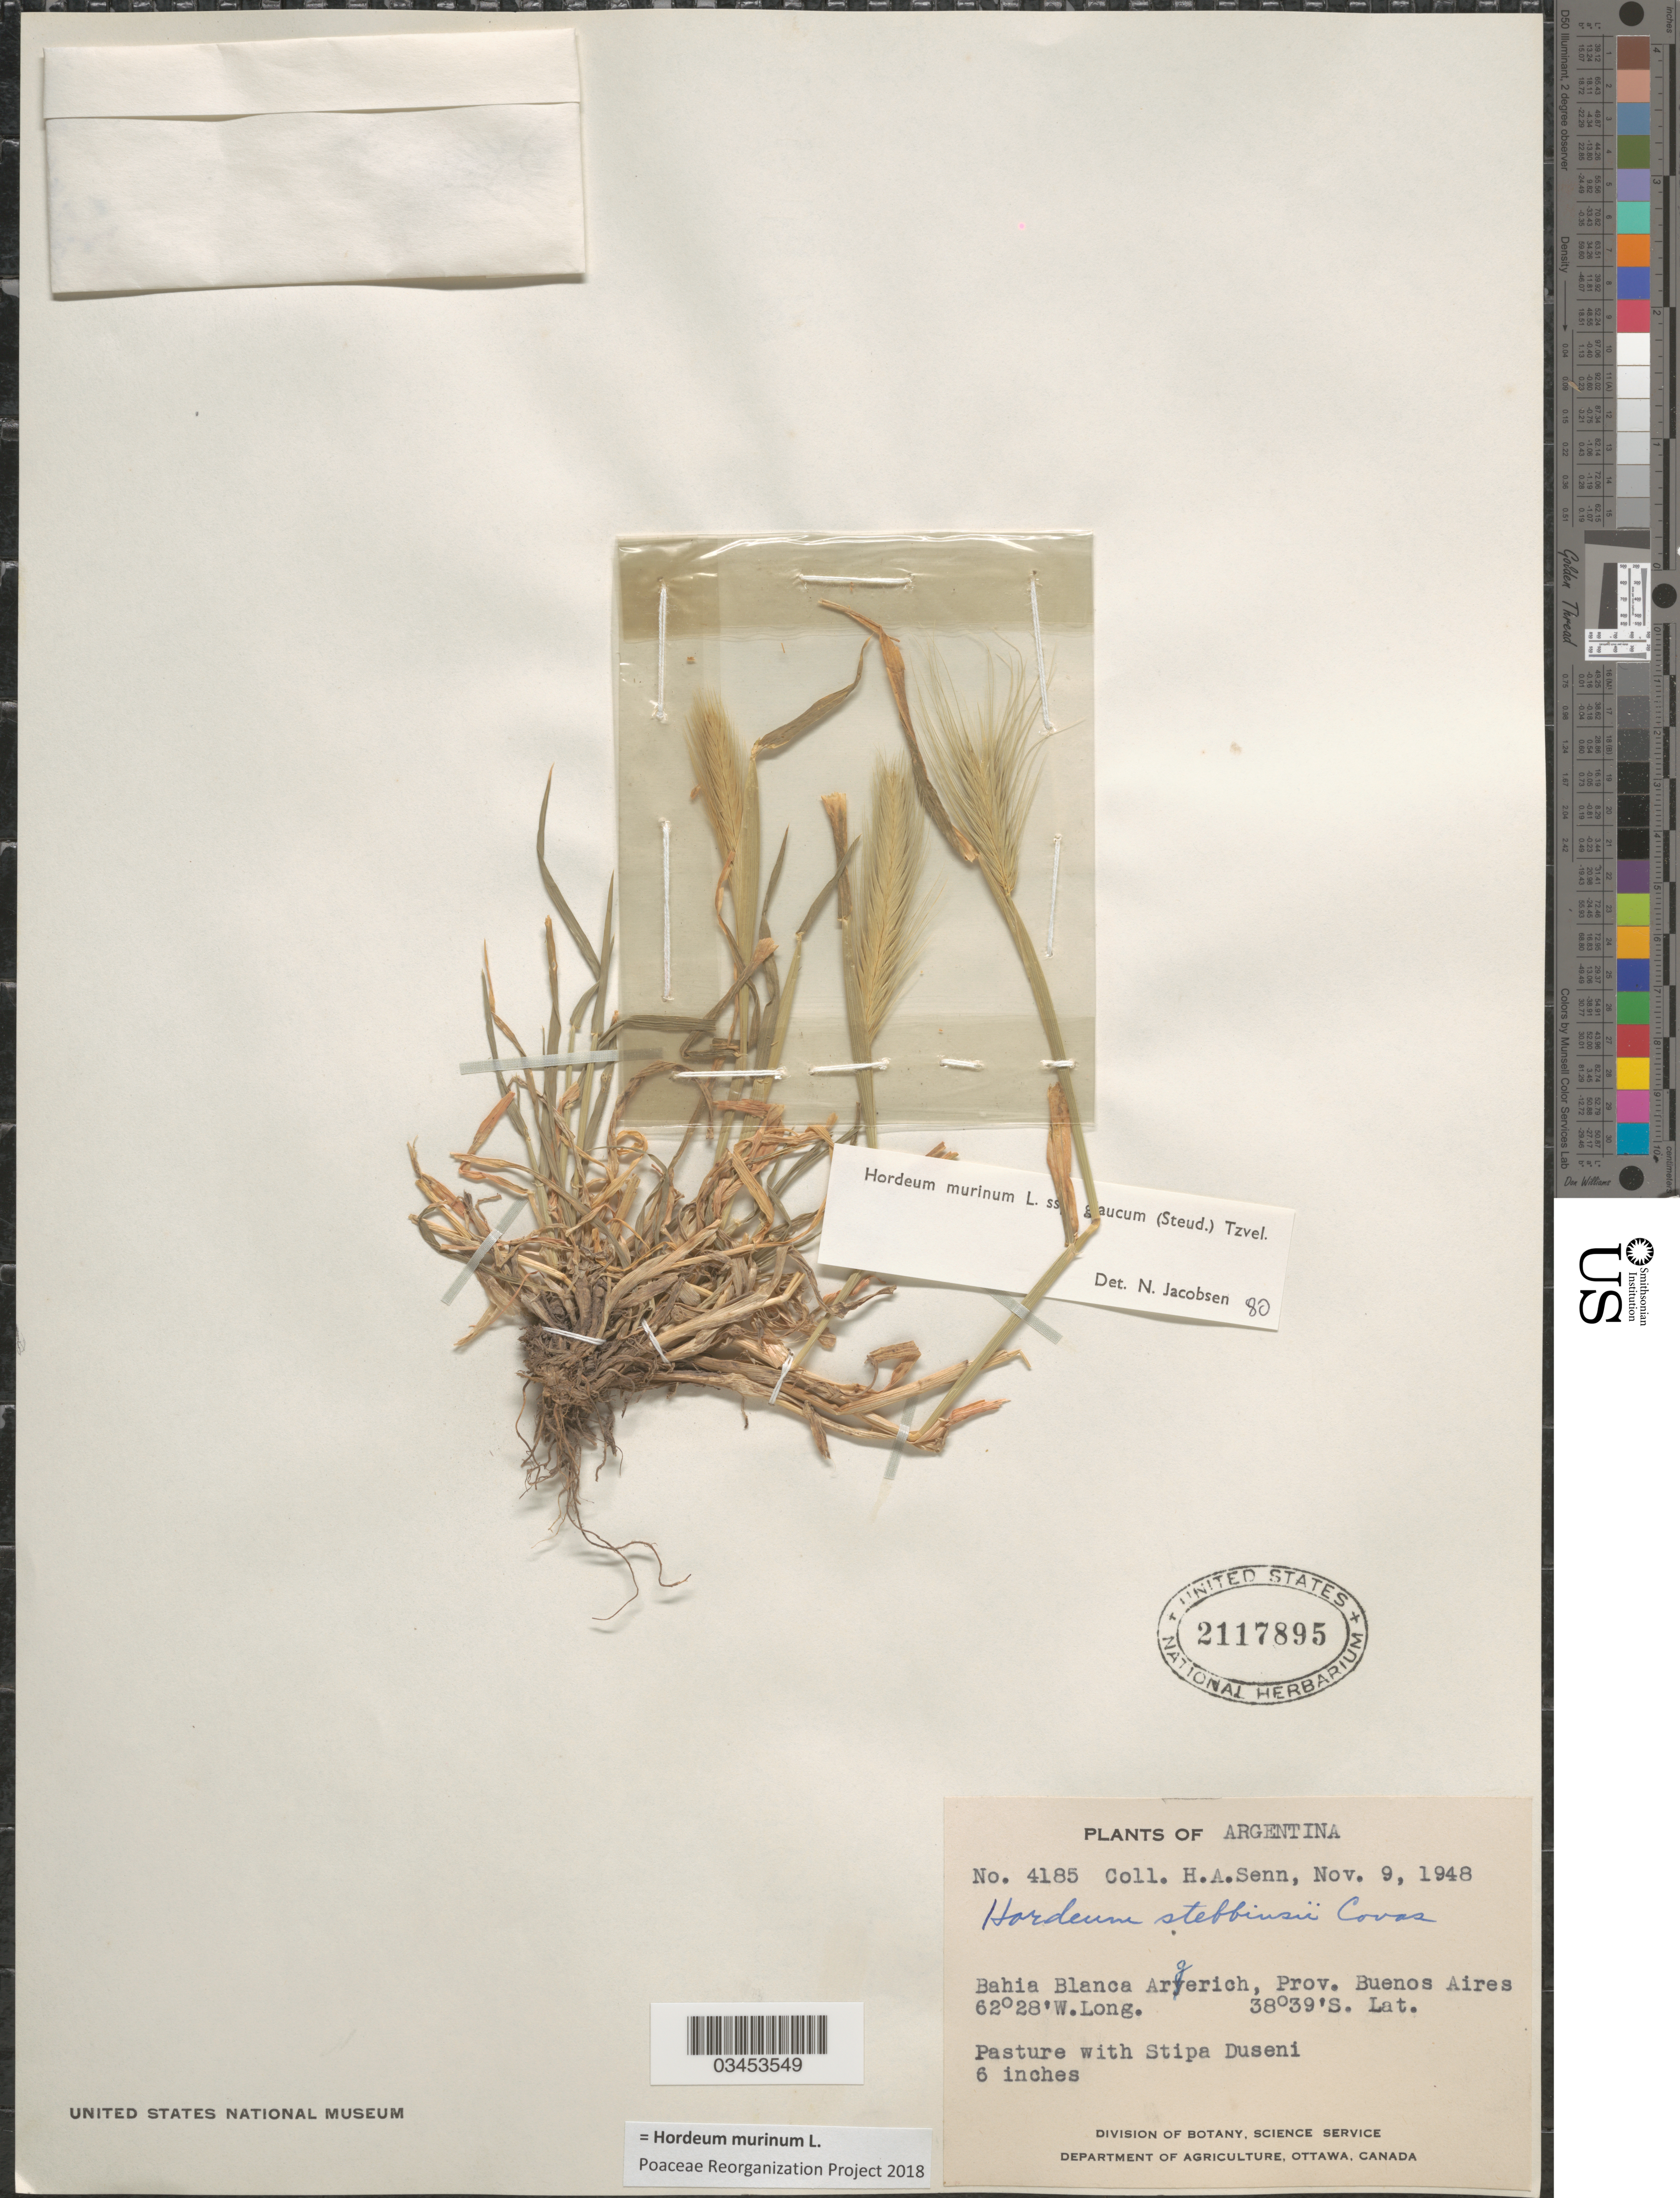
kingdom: Plantae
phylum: Tracheophyta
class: Liliopsida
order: Poales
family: Poaceae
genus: Hordeum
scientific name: Hordeum murinum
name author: L.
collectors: H. Senn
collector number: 4185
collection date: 1948-11-09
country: Argentina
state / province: Buenos Aires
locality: Bahia Blanca Argerich, Prov. Buenos Aires.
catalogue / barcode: US 2117895